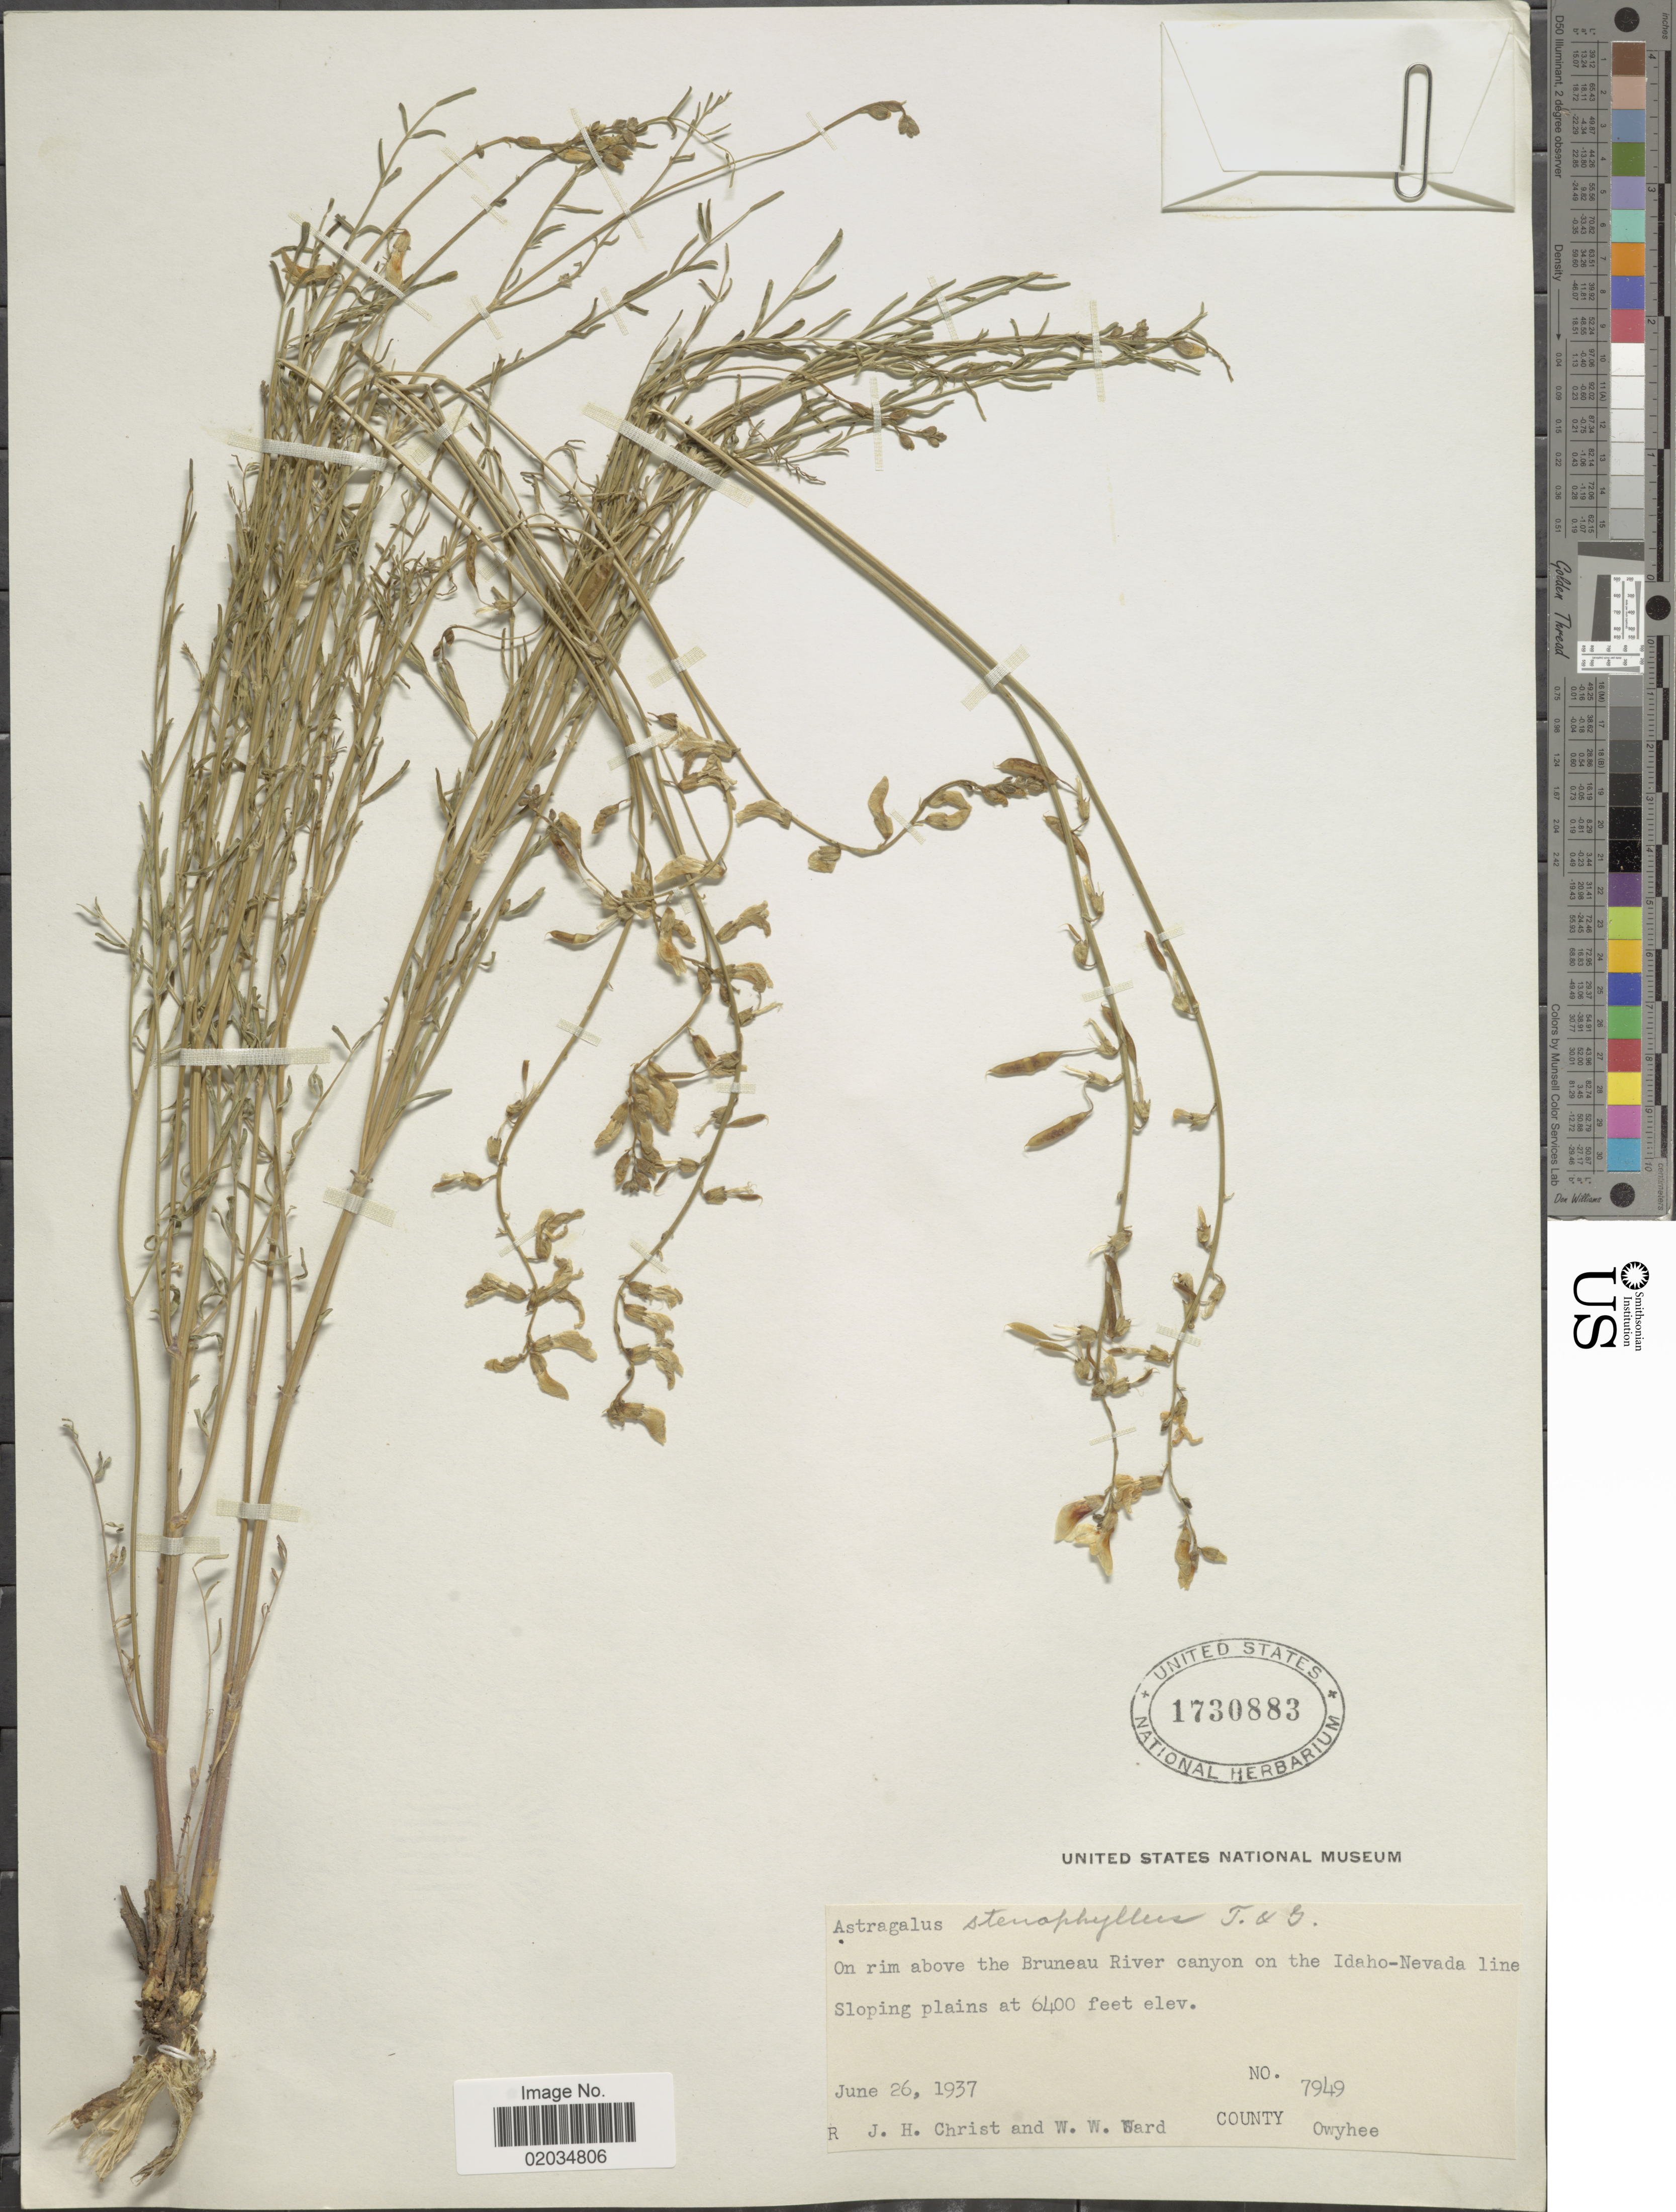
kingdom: Plantae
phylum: Tracheophyta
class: Magnoliopsida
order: Fabales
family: Fabaceae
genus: Astragalus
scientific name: Astragalus stenophyllus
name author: Torr. & A. Gray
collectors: J. H. Christ & W. Ward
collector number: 7949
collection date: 1937-06-26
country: United States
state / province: Idaho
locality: On rim above the Bruneau River canyon on the Idaho-Nevada line. County Owyhee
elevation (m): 1951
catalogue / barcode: US 1730883